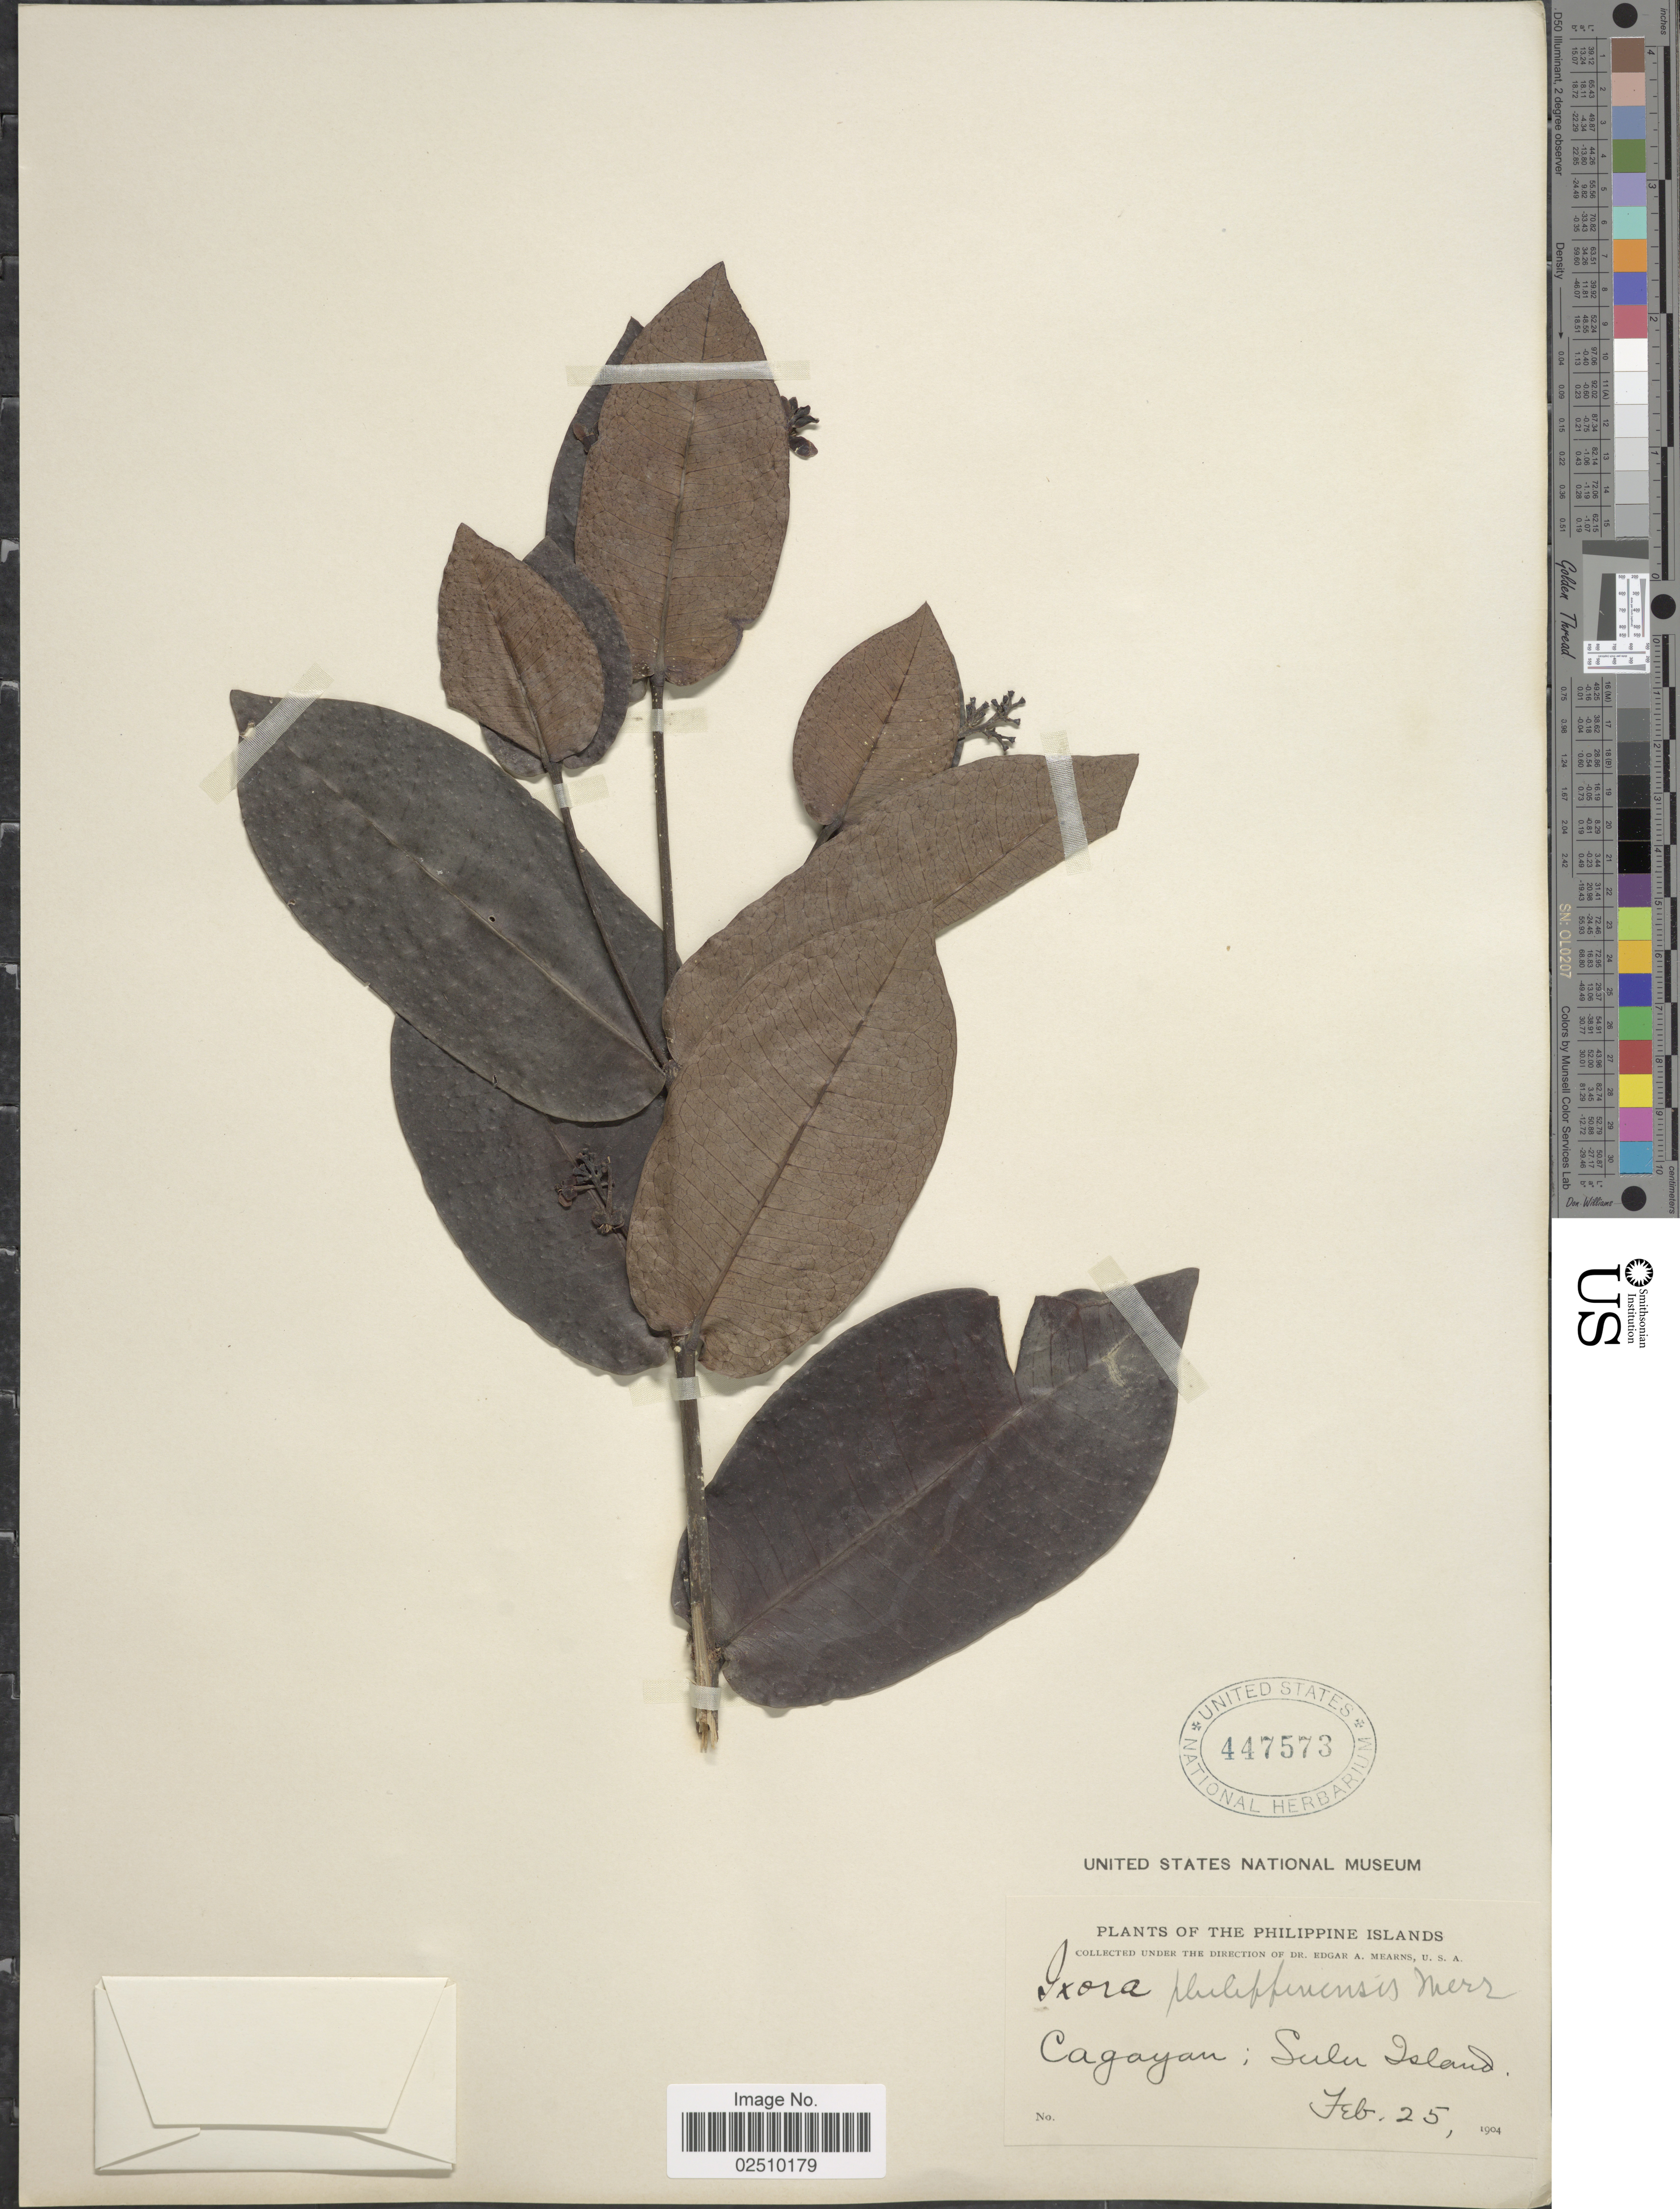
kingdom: Plantae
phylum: Tracheophyta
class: Magnoliopsida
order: Gentianales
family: Rubiaceae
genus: Ixora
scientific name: Ixora philippinensis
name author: Merr.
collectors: E. A. Mearns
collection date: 1904-02-25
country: Philippines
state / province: Muslim Mindanao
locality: Philippine Islands. Cagayan; Sulu Island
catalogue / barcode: US 447573